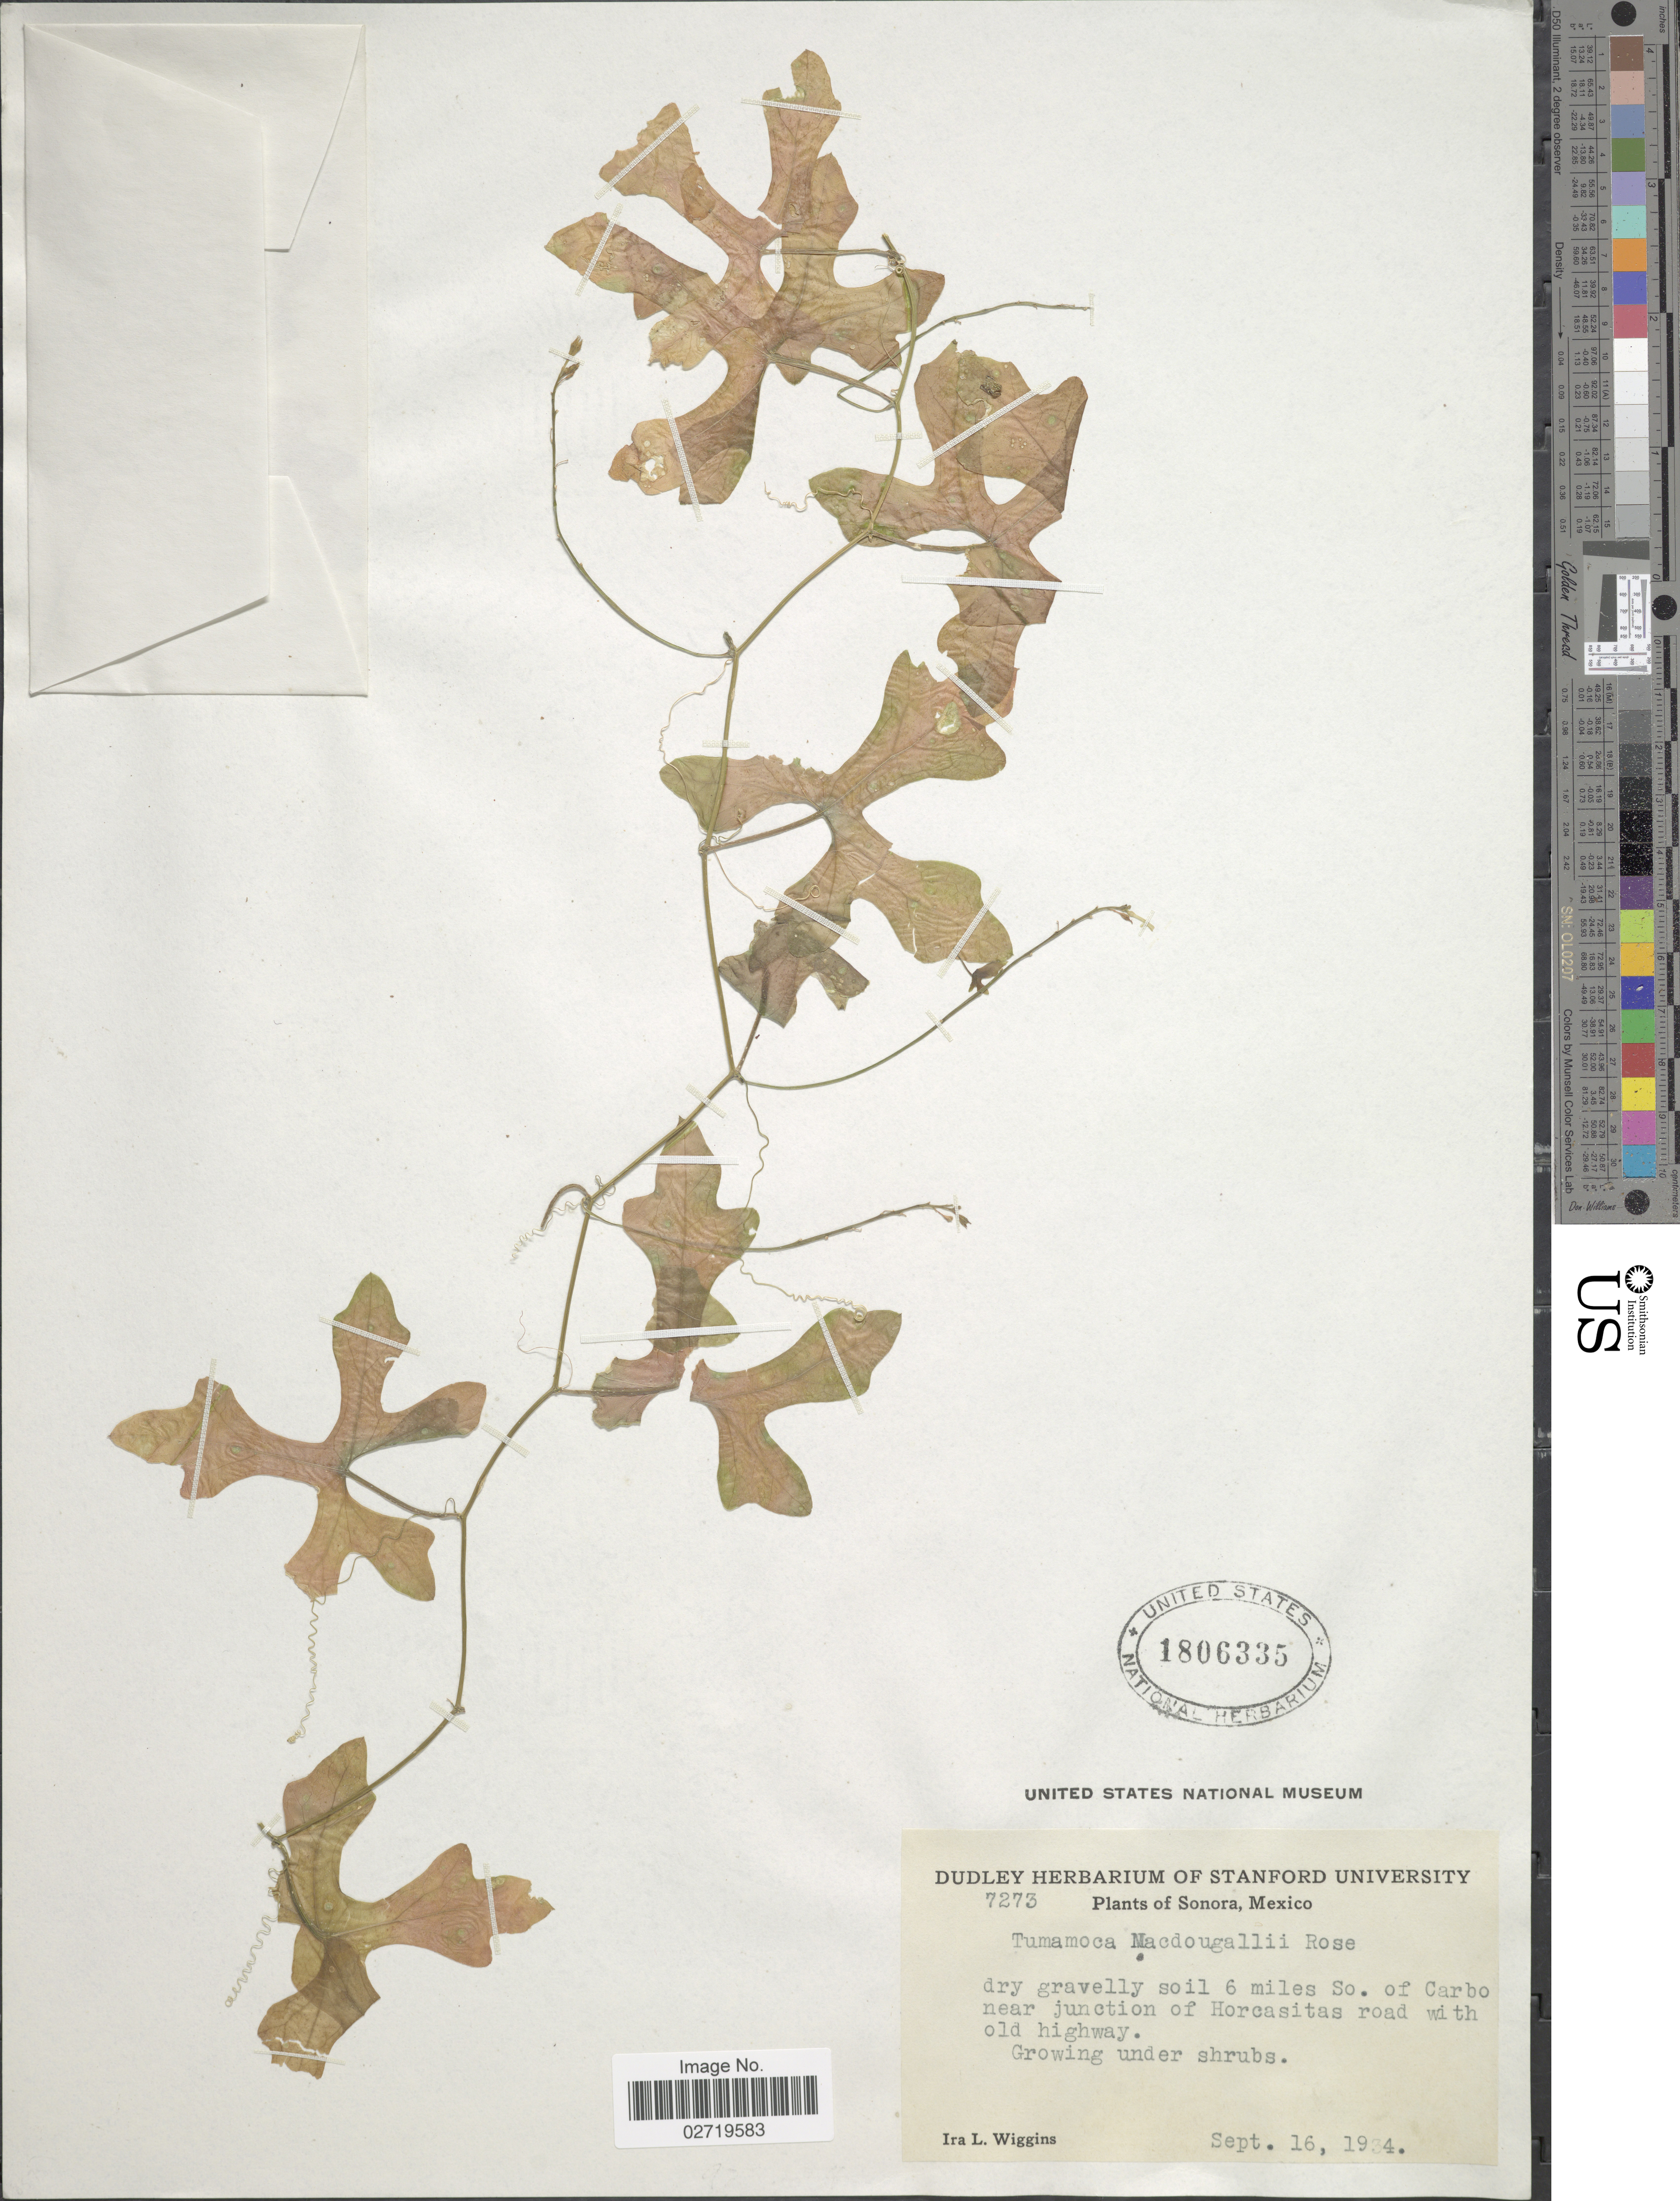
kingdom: Plantae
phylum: Tracheophyta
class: Magnoliopsida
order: Cucurbitales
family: Cucurbitaceae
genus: Ibervillea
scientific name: Ibervillea macdougalii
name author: (Rose) Lira et al.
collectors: I. L. Wiggins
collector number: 7273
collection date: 1934-09-16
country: Mexico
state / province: Sonora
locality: Dry gravelly soil 6 miles So. of Carbo near junction of Horxasitas road with old highway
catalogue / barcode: US 1806335